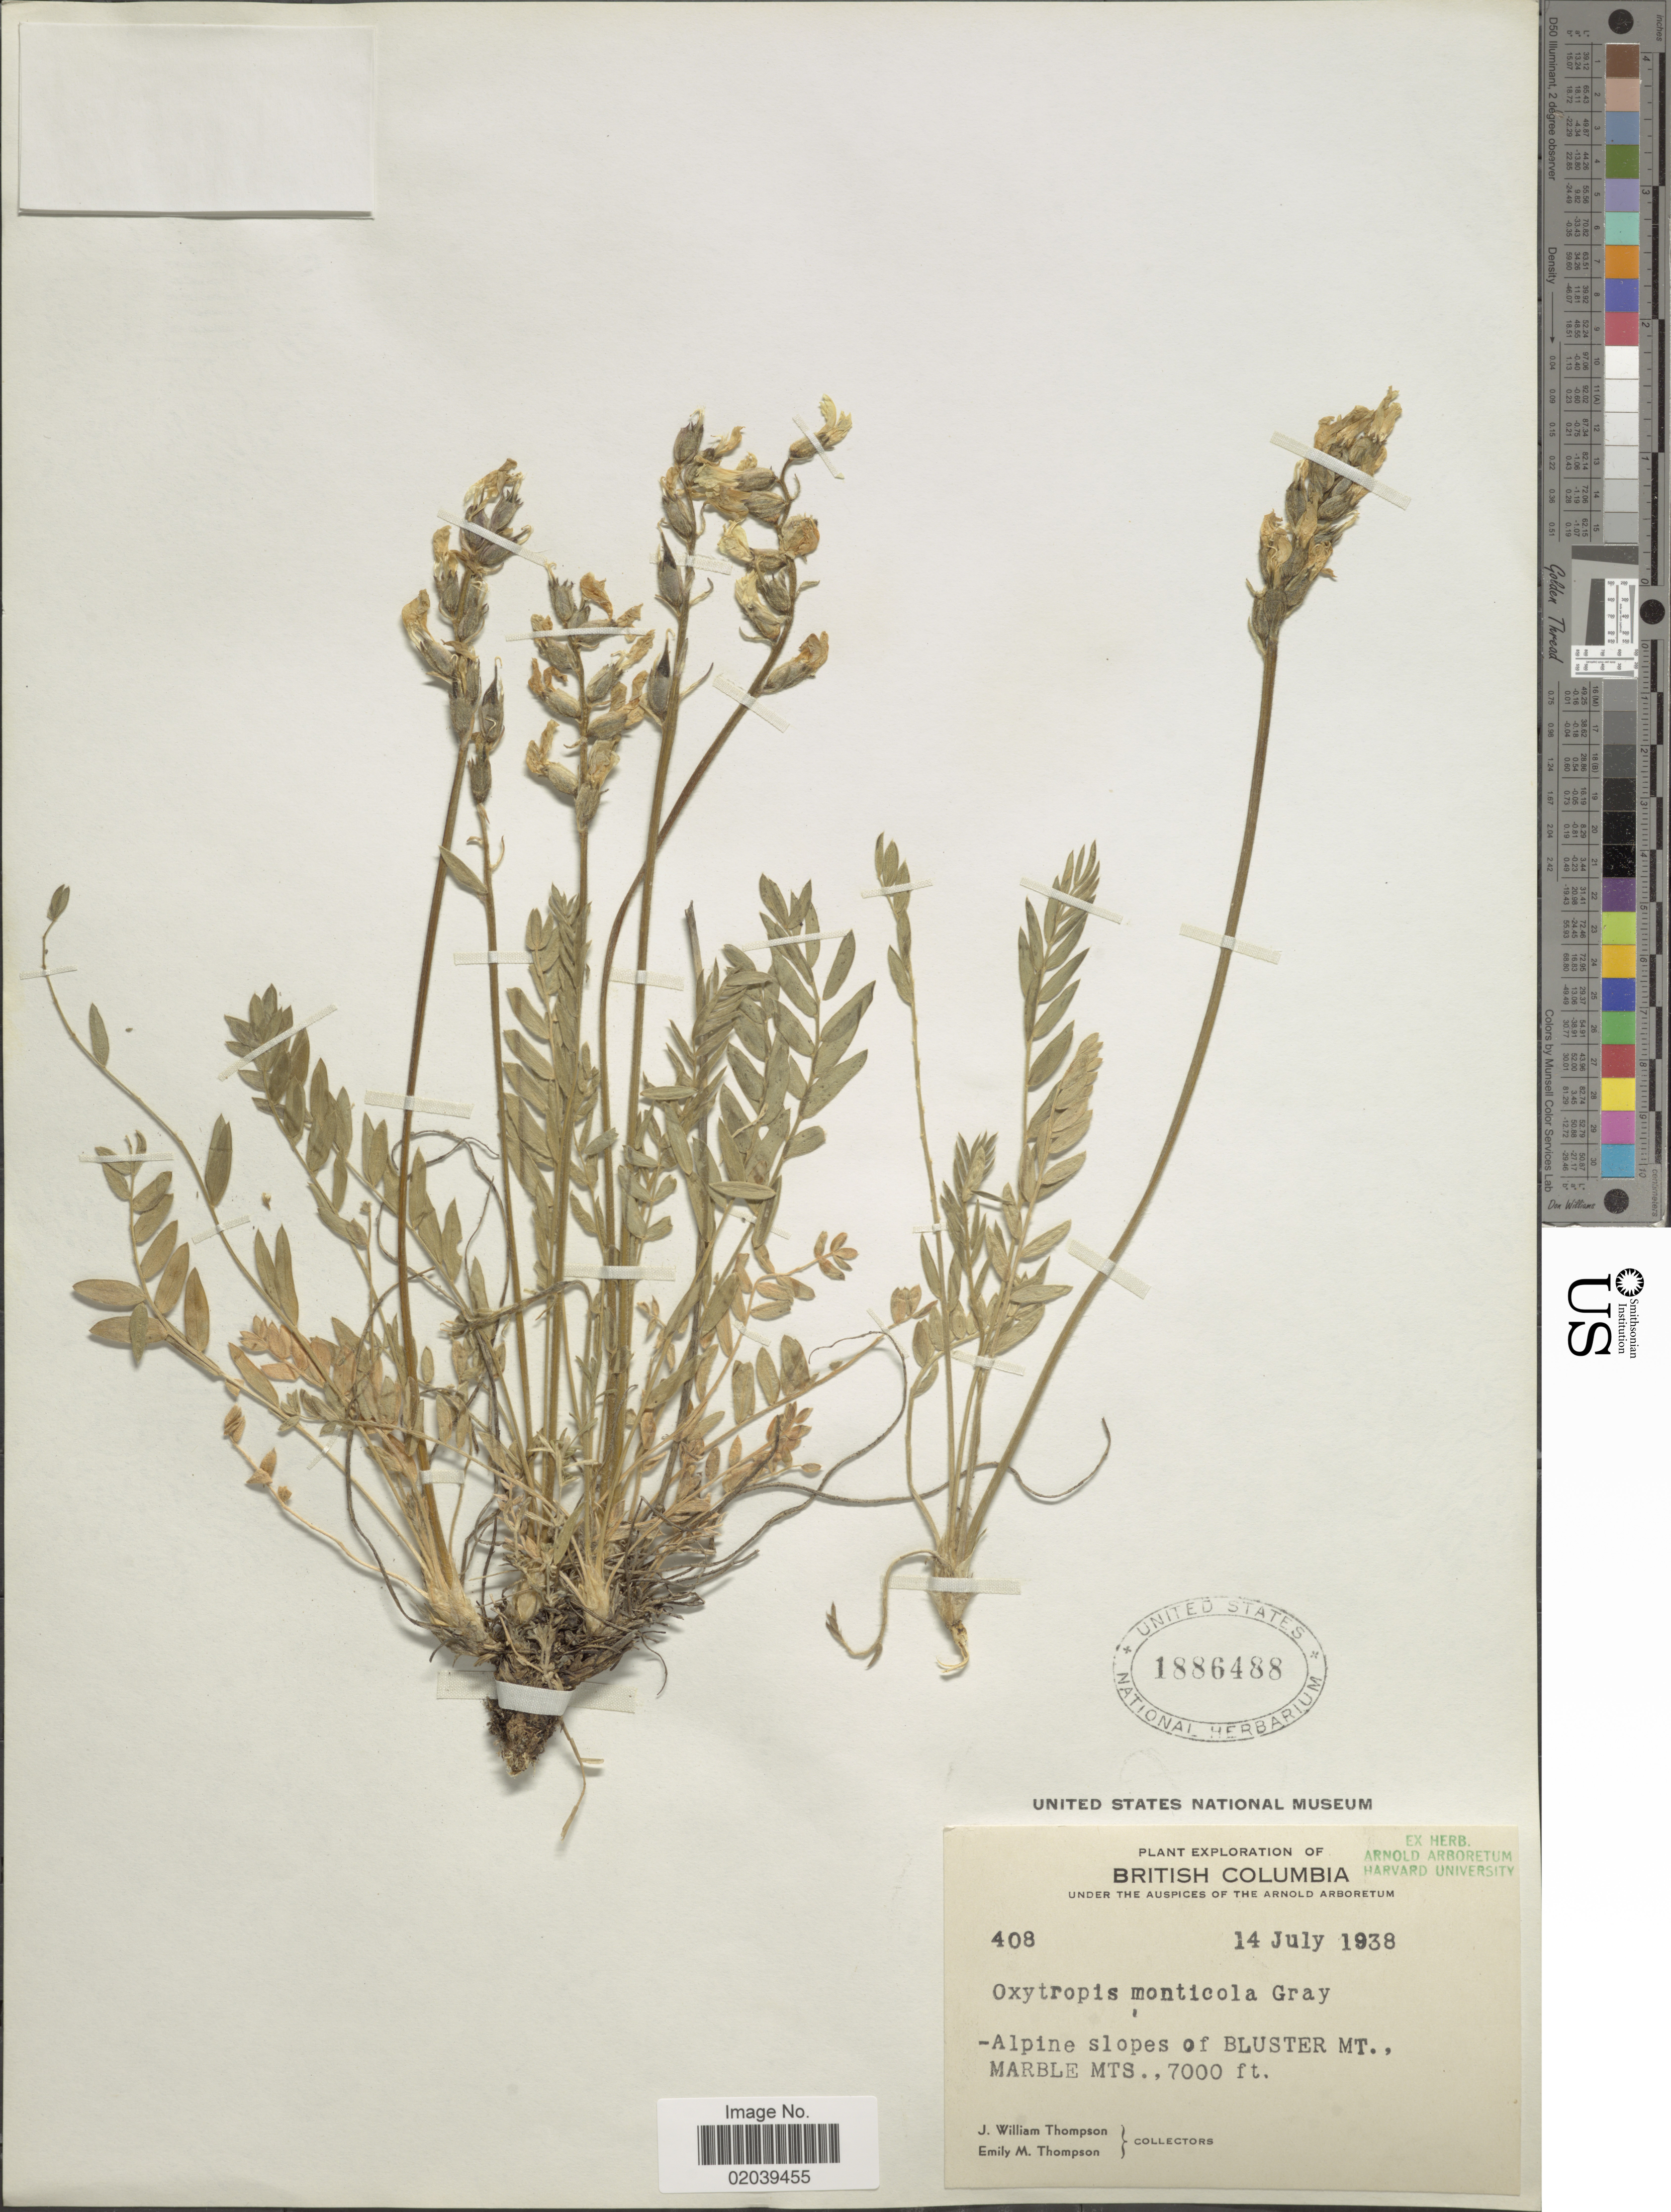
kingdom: Plantae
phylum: Tracheophyta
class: Magnoliopsida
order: Fabales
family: Fabaceae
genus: Oxytropis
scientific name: Oxytropis campestris var. gracilis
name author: (A. Nelson) Barneby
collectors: J. W. Thompson & E. M. Thompson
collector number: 408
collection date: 1938-07-14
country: Canada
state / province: British Columbia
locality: Alpine slopes of Bluster Mt., Marble Mts.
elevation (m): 2134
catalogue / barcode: US 1886488